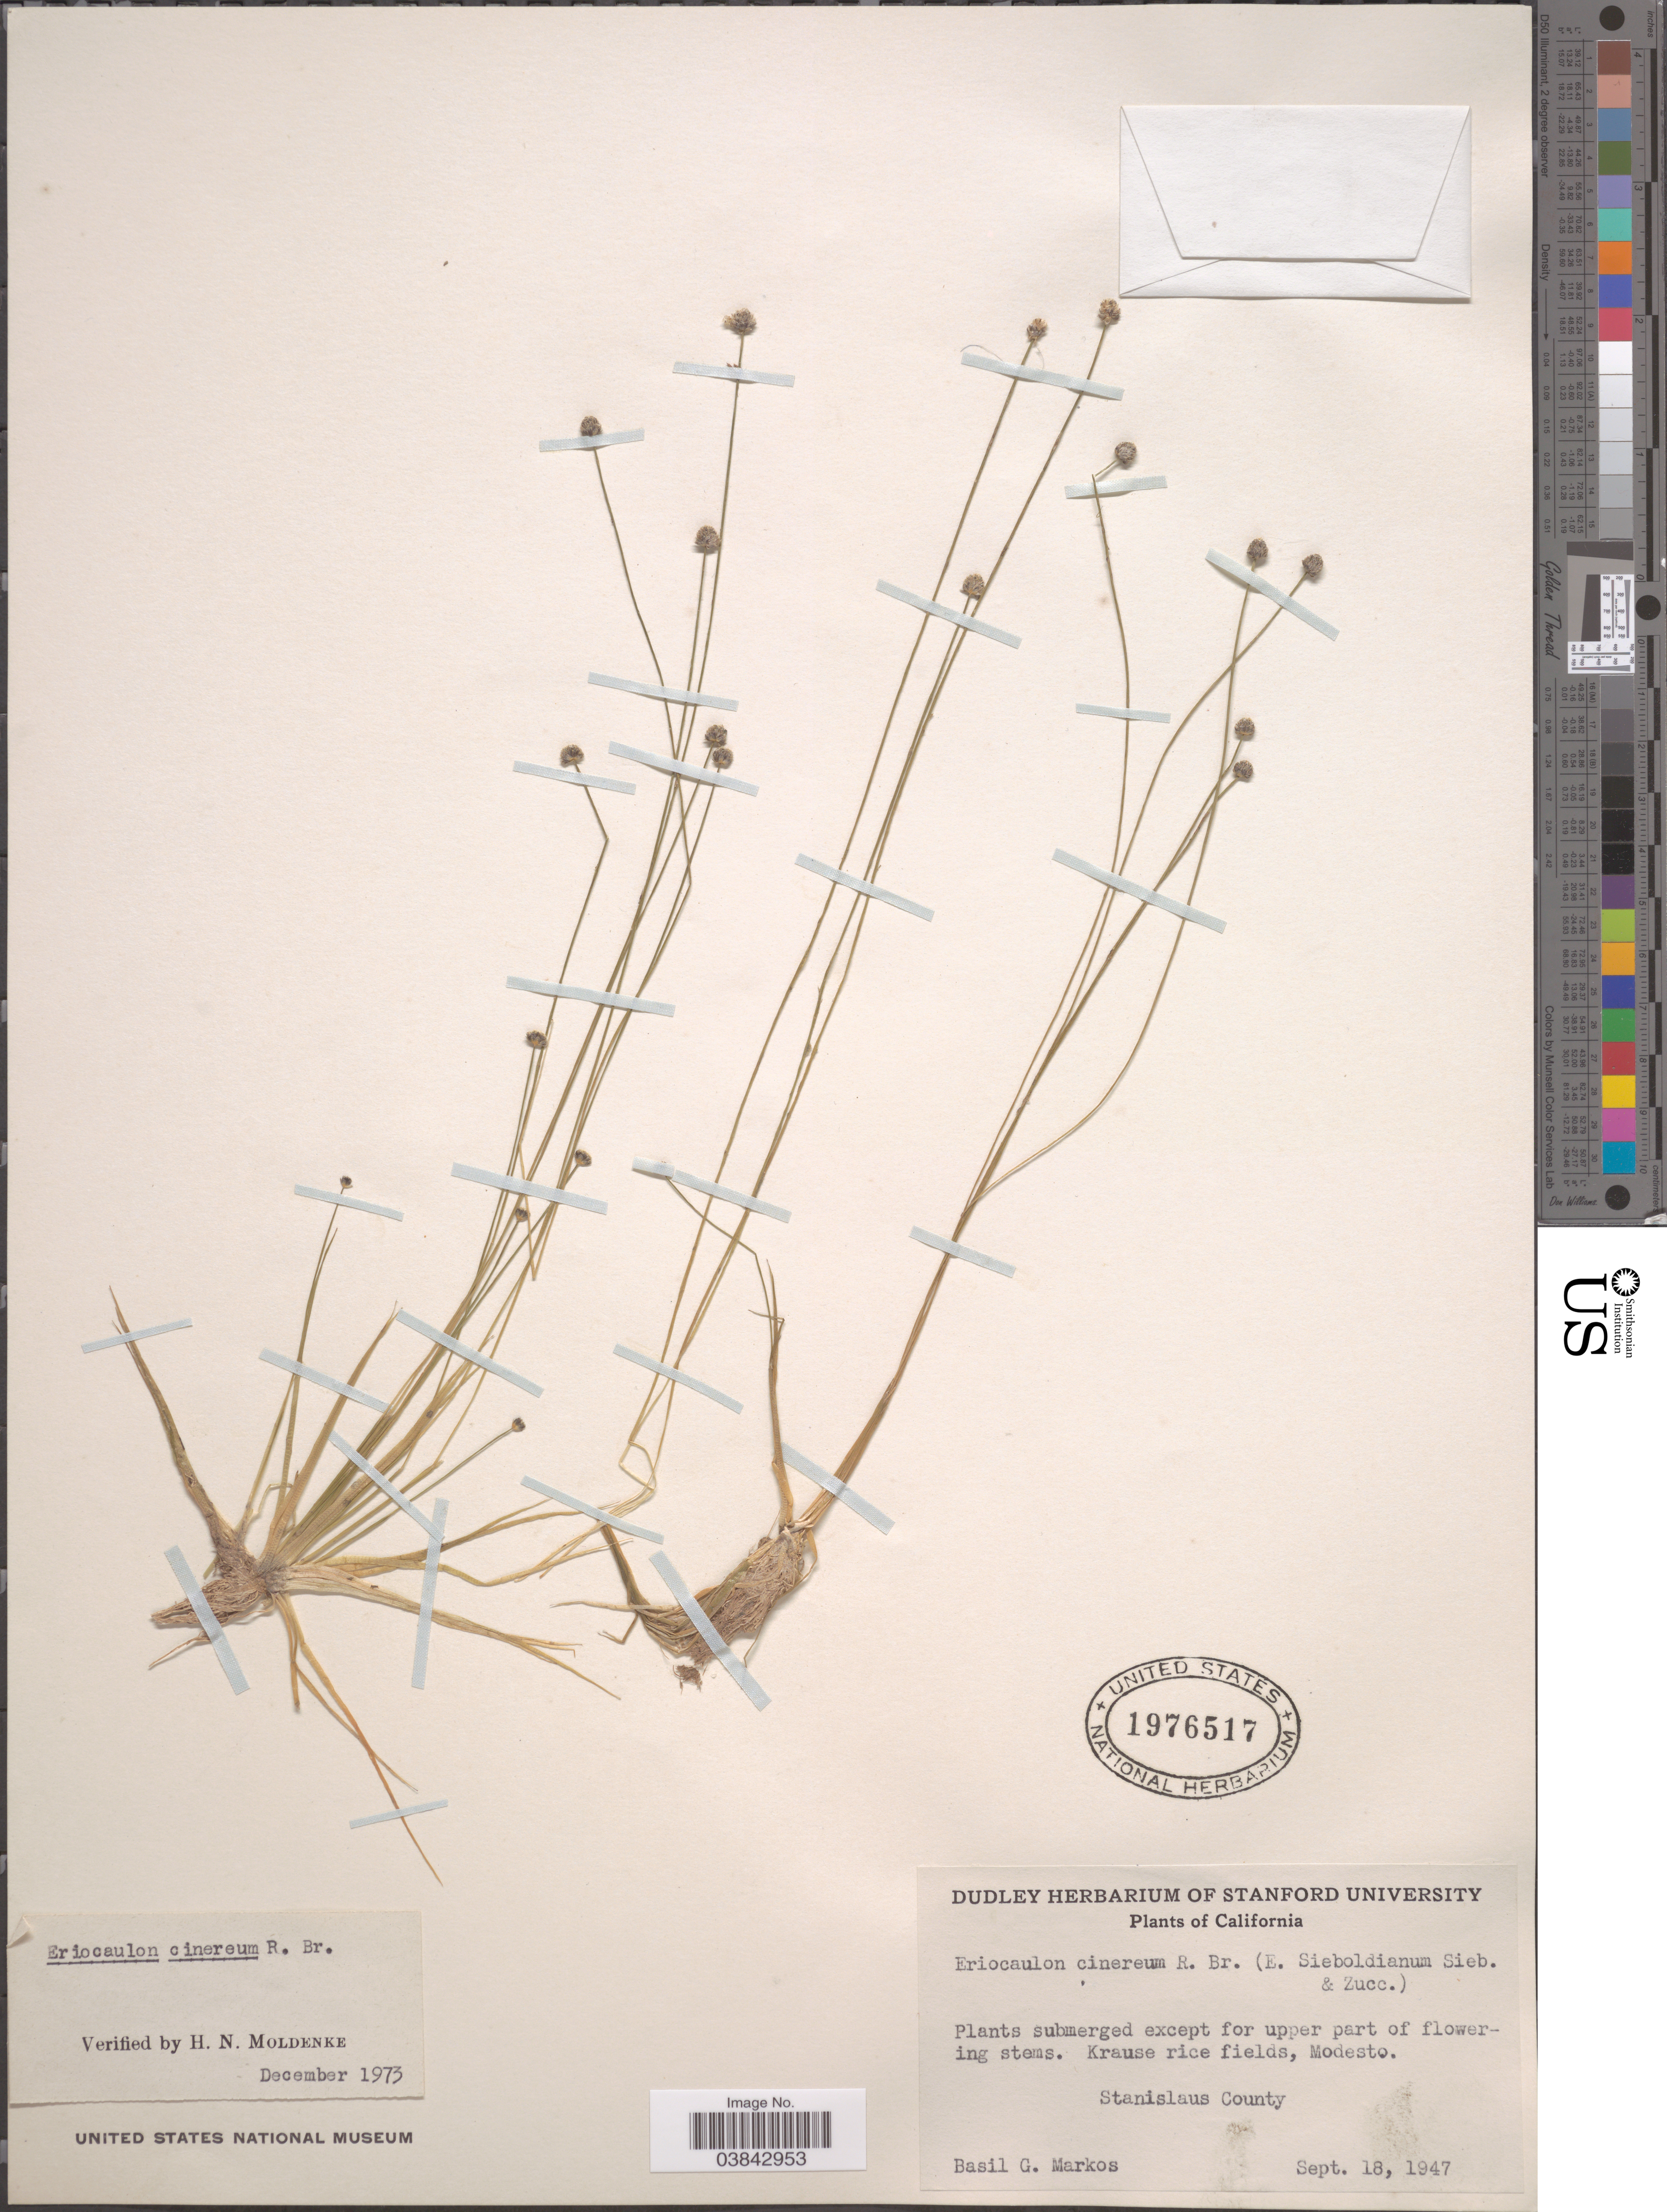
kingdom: Plantae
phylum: Tracheophyta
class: Liliopsida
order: Poales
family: Eriocaulaceae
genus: Eriocaulon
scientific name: Eriocaulon cinereum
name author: R. Br.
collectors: B. Markos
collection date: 1947-09-18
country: United States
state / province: California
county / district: Stanislaus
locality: Modesto. Stanislaus County.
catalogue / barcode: US 1976517